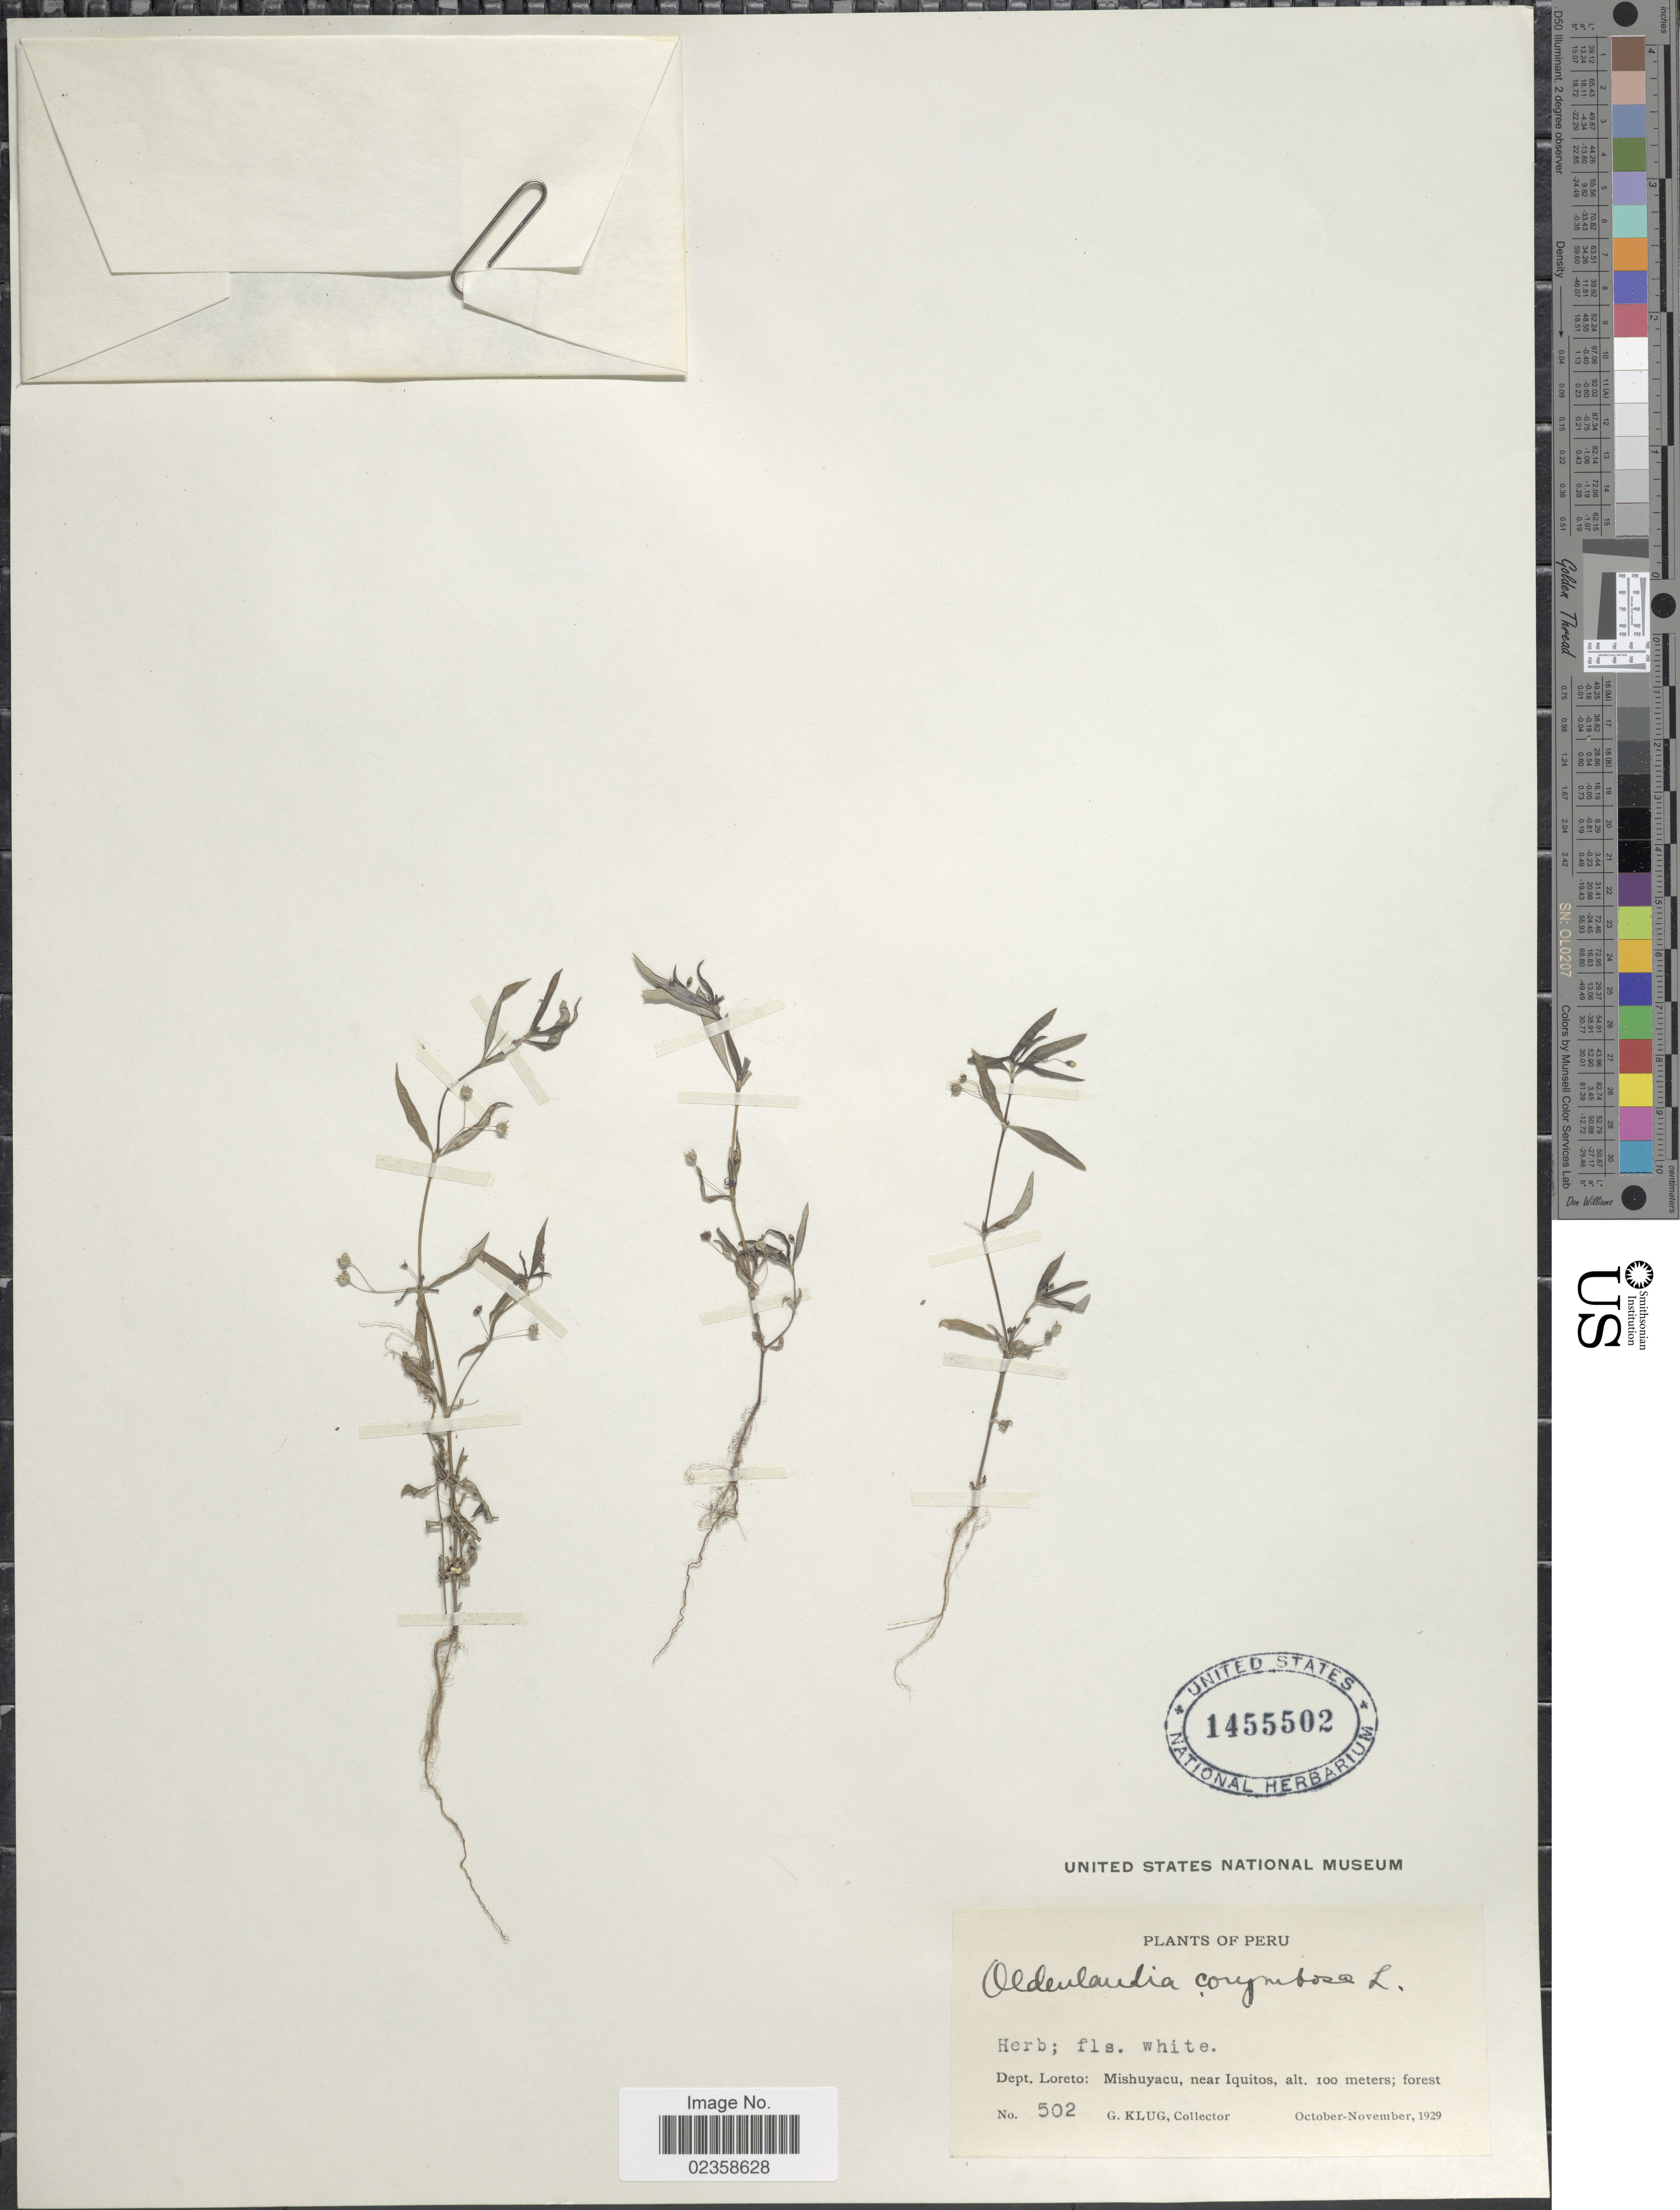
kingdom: Plantae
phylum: Tracheophyta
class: Magnoliopsida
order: Gentianales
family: Rubiaceae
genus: Oldenlandia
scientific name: Oldenlandia corymbosa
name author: L.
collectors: G. Klug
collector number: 502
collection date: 1929-10/1929-11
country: Peru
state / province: Loreto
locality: Dept. Loreto, Mishuyacu, near Iquitos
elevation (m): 100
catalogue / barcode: US 1455502